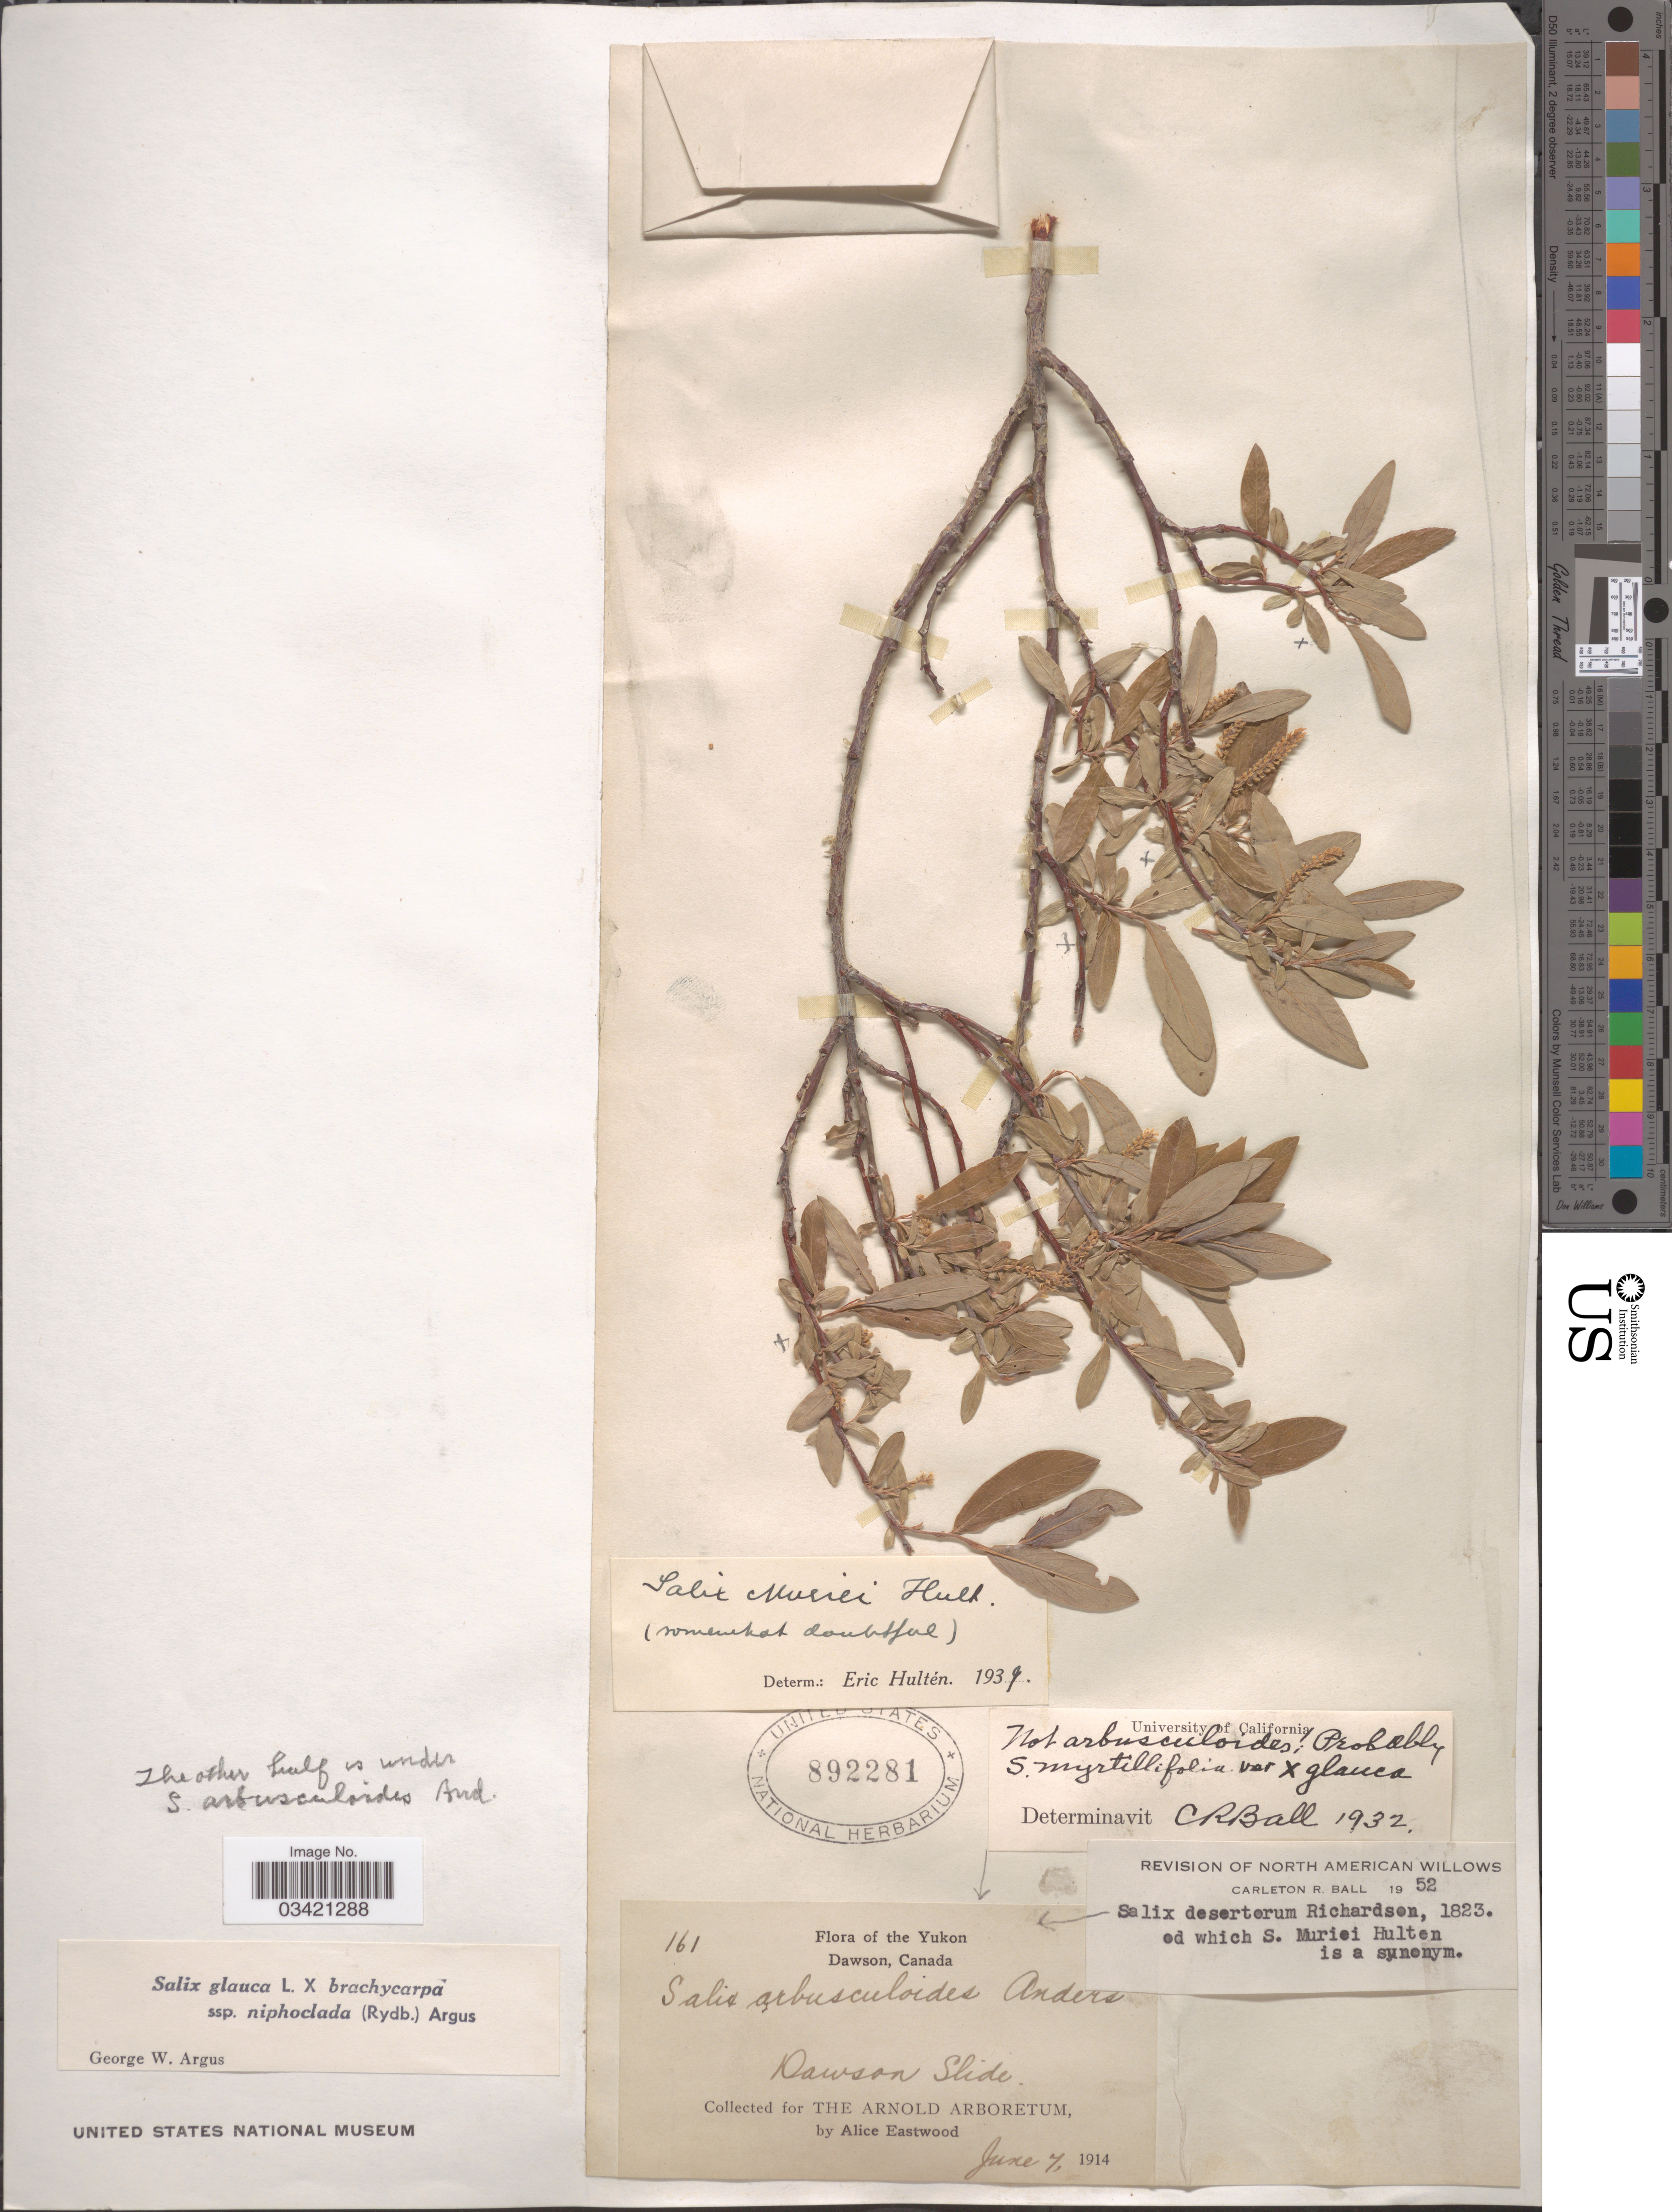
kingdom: Plantae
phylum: Tracheophyta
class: Magnoliopsida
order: Malpighiales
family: Salicaceae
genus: Salix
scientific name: Salix glauca x S. brachycarpa subsp. niphoclada (Rydb.) Argus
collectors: A. Eastwood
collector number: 161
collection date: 1914-06-07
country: Canada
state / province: Yukon Territory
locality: Yukon. Dawson. Dawson Slide.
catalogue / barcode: US 892281